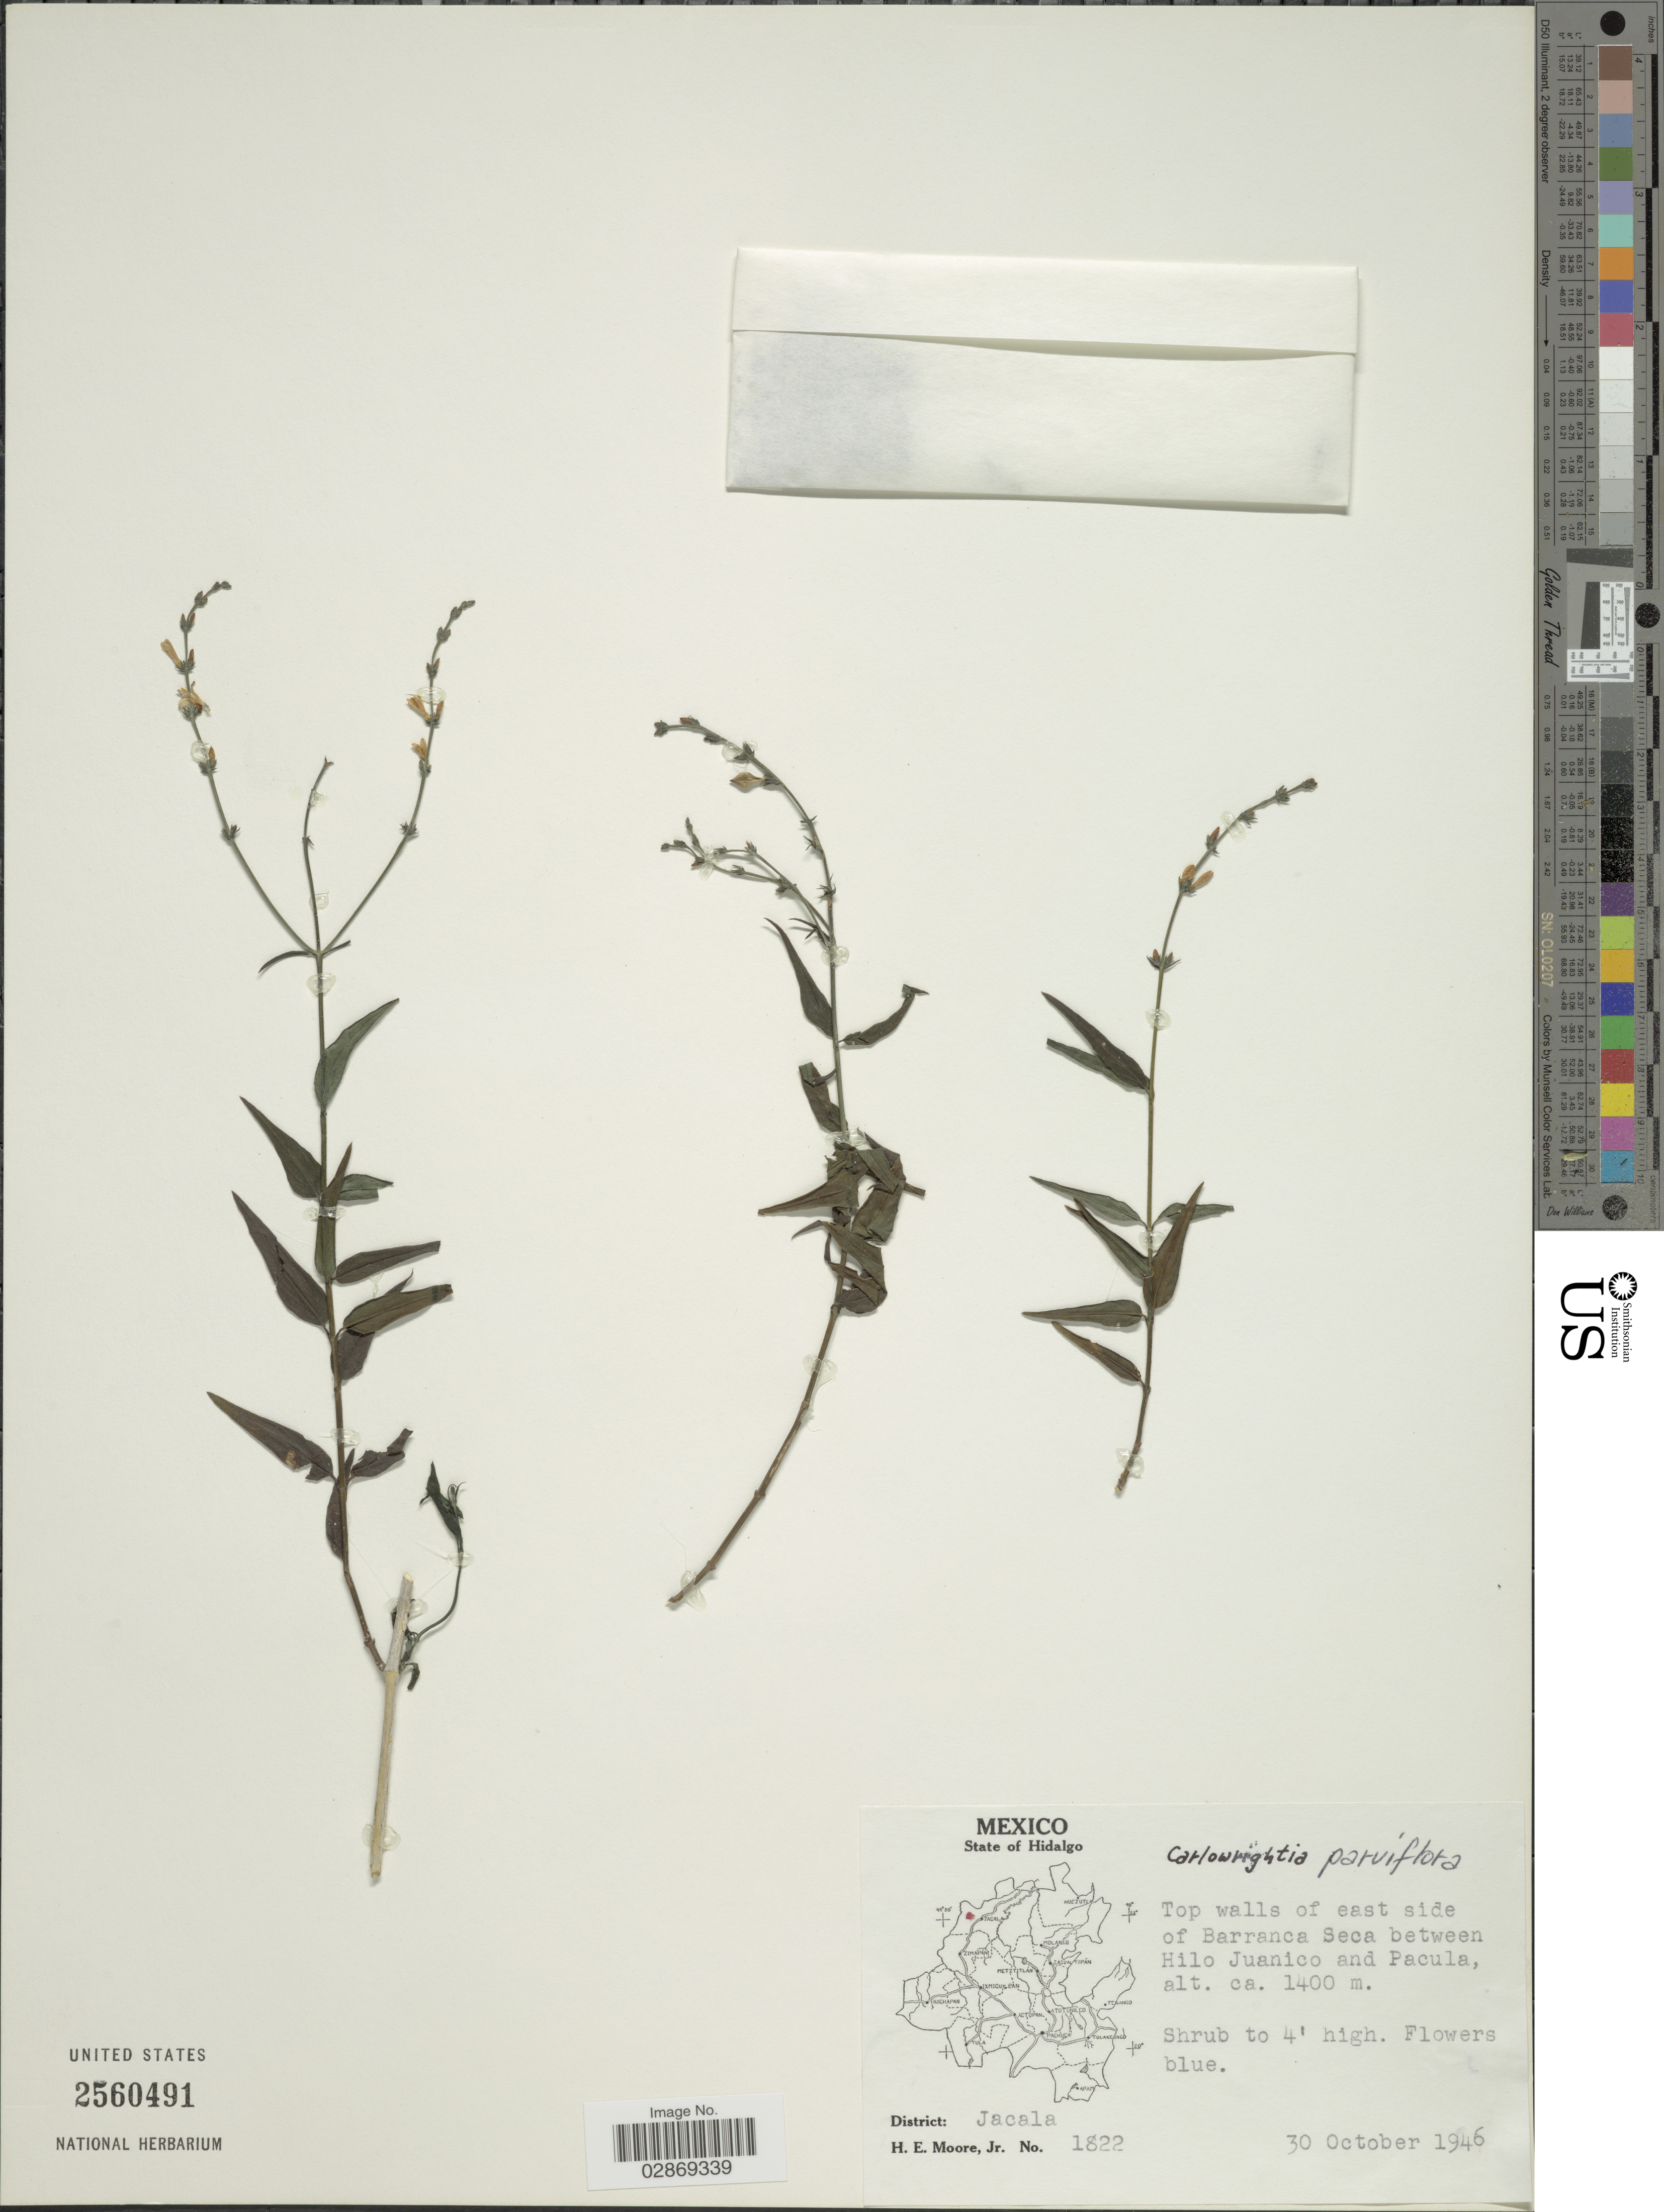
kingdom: Plantae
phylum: Tracheophyta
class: Magnoliopsida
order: Lamiales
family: Acanthaceae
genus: Carlowrightia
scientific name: Carlowrightia parviflora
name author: (Buckley) Wassh.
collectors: H. Moore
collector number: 1822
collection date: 1946-10-30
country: Mexico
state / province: Hidalgo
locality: State of Hidalgo, Top walls of east side of Barranca Seca between Hilo Juanico and Pacula, District: Jacala.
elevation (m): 1400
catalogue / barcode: US 2560491